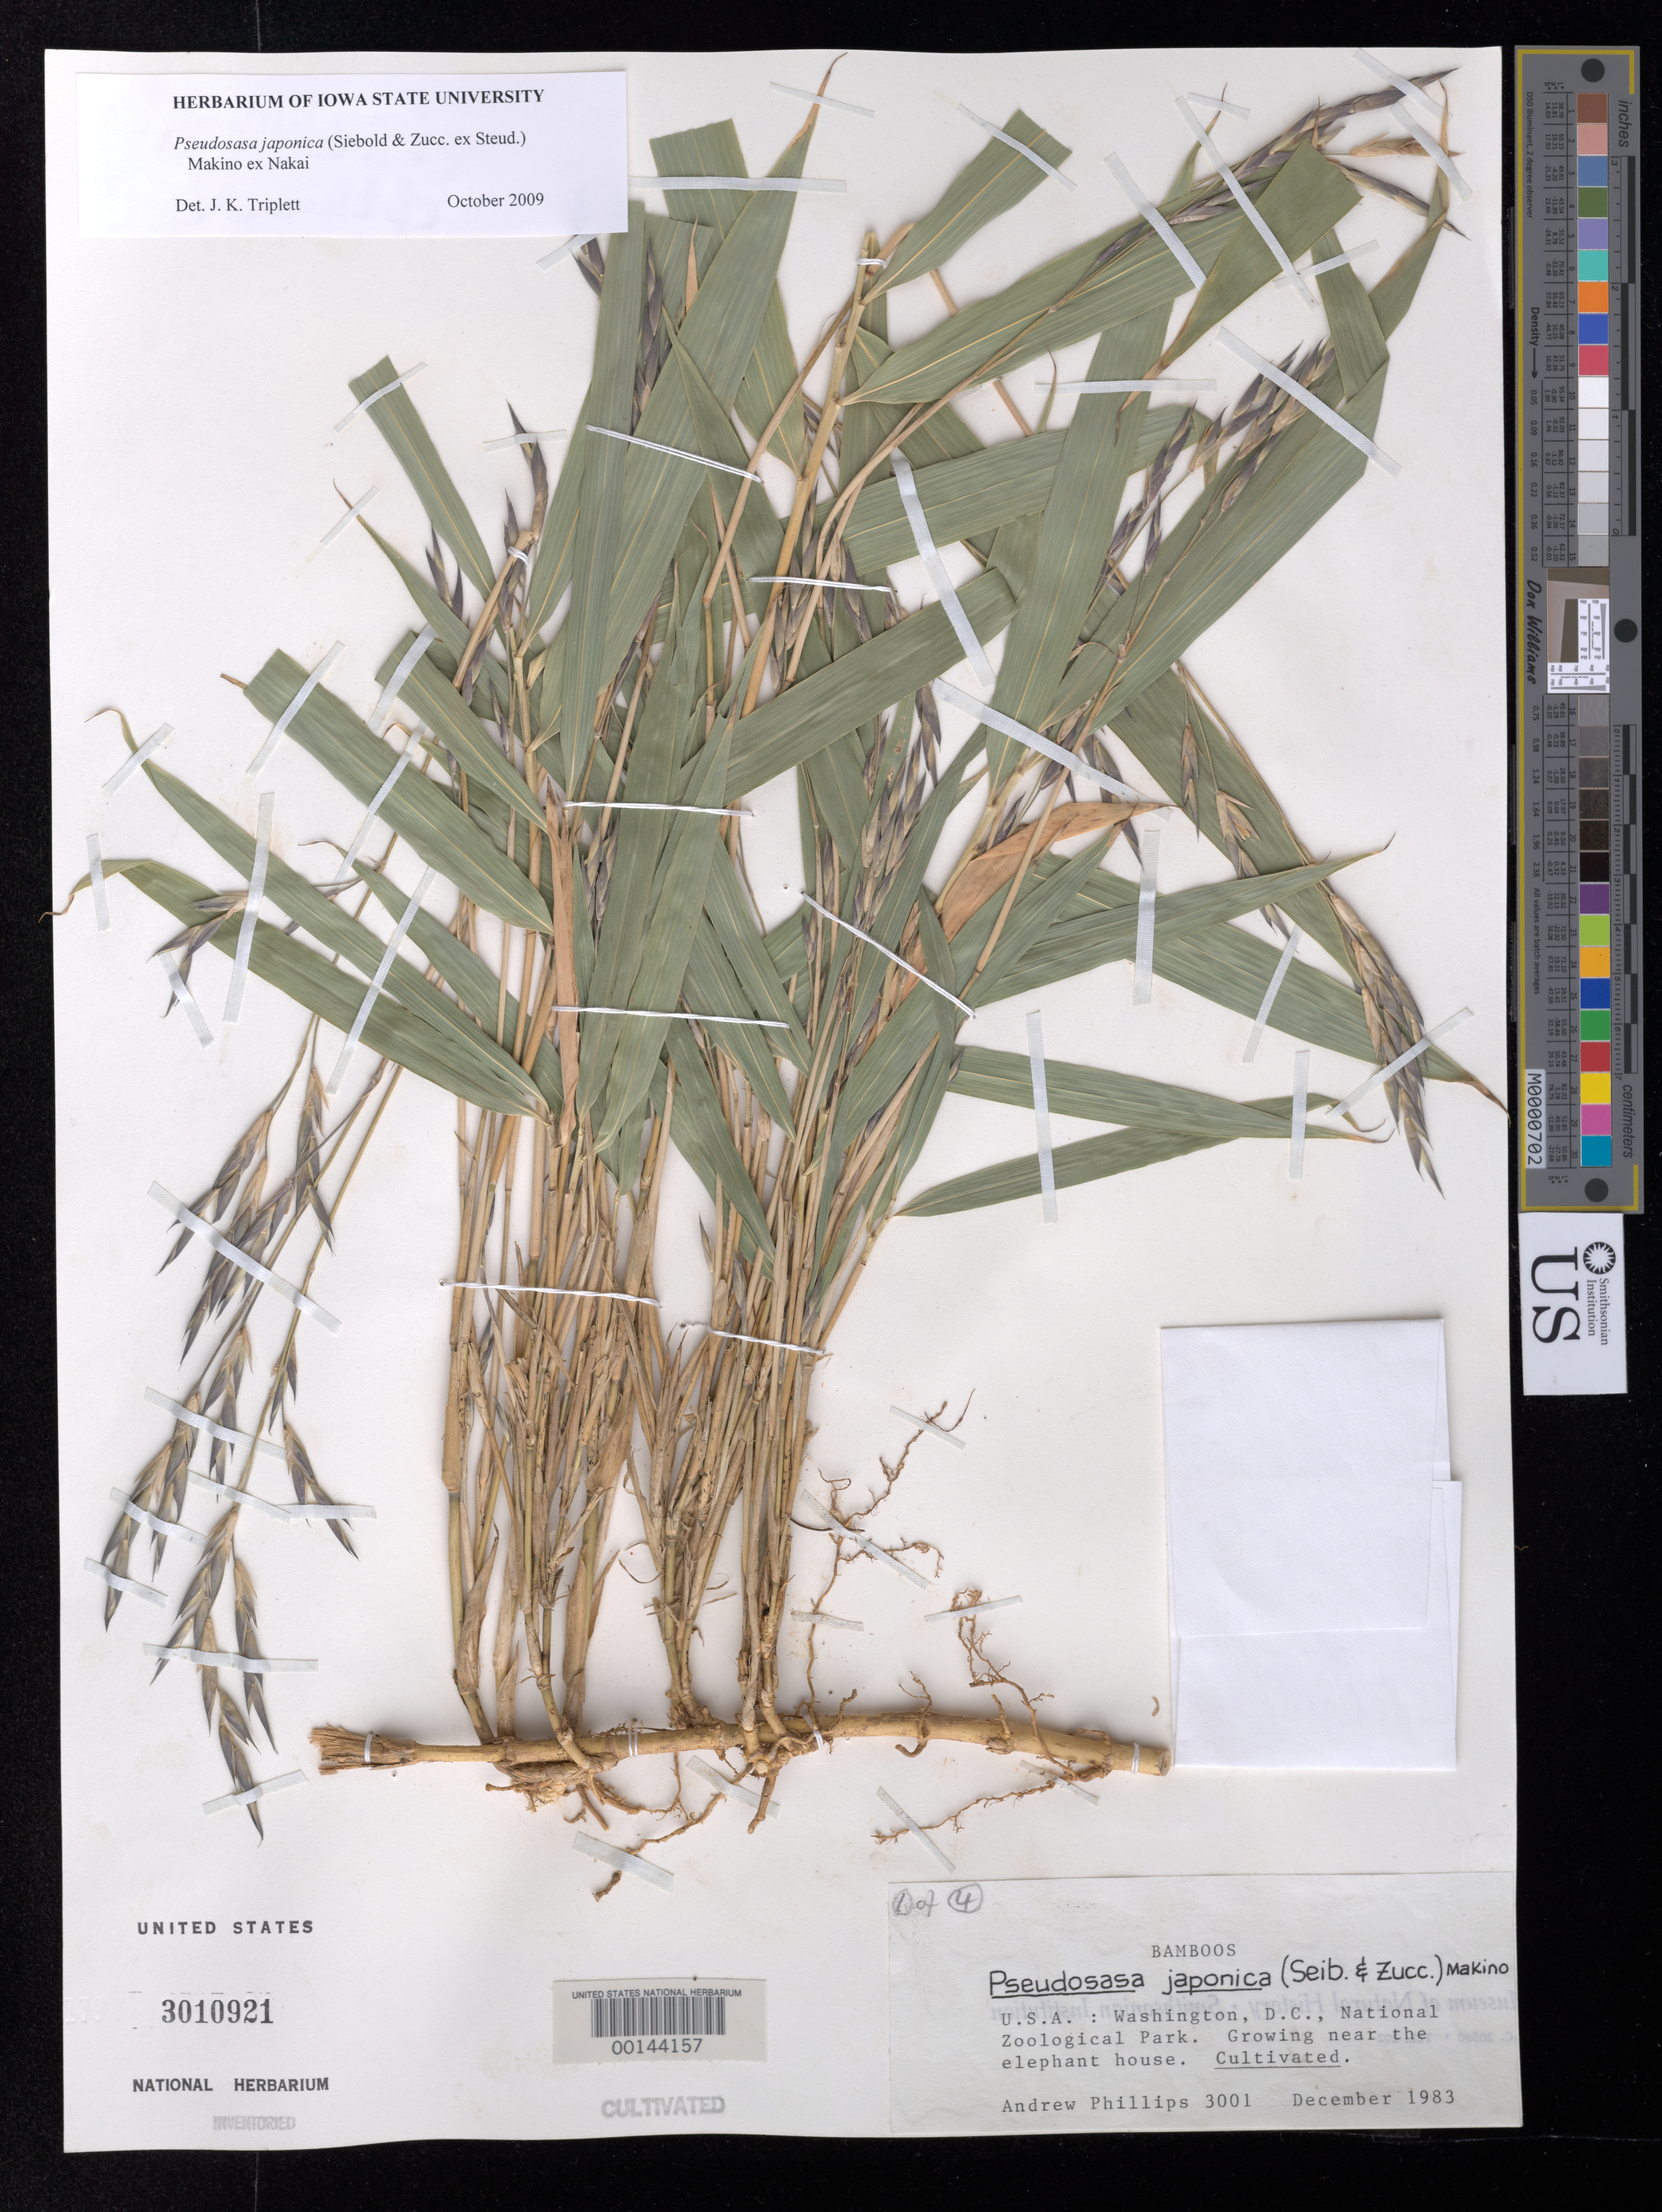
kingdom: Plantae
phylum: Tracheophyta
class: Liliopsida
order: Poales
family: Poaceae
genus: Pseudosasa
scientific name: Pseudosasa japonica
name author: (Siebold & Zucc. ex Steud.) Makino ex Nakai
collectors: A. Phillips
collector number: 3001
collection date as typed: Dec 1983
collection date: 1983-12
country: United States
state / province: District of Columbia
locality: Washington, d.c. zoological park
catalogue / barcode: US 3010921